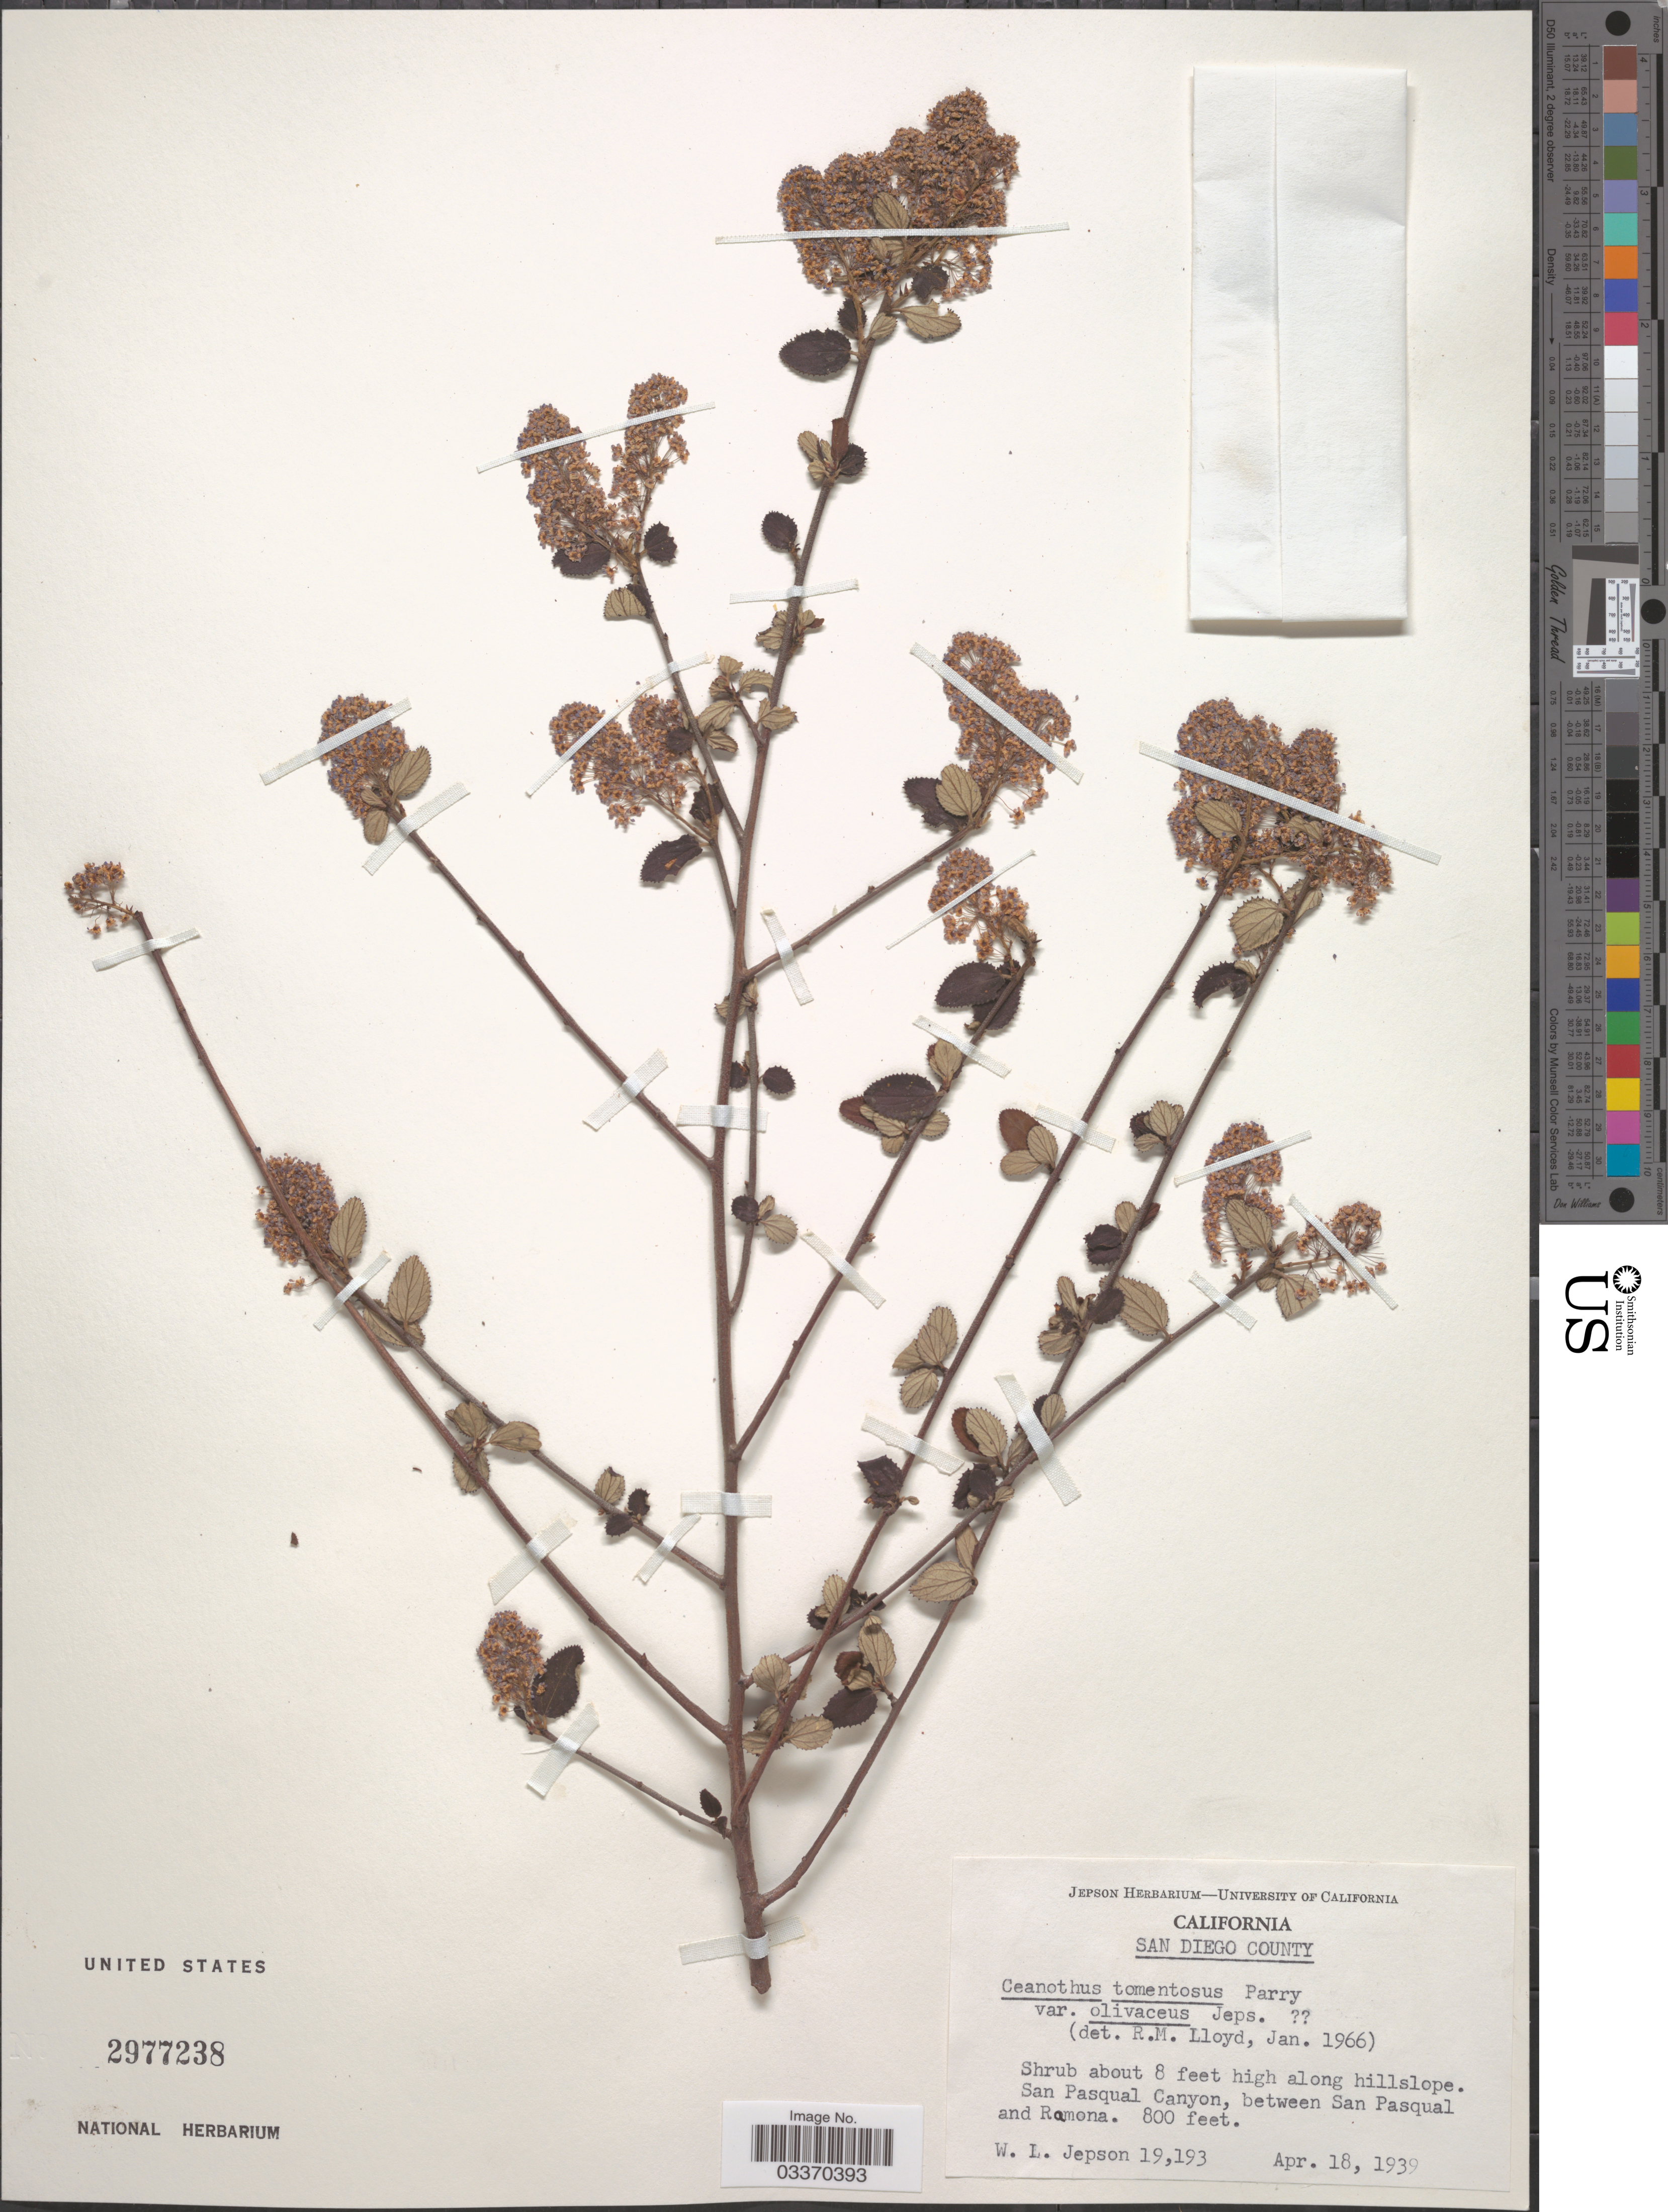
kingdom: Plantae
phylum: Tracheophyta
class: Magnoliopsida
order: Rosales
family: Rhamnaceae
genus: Ceanothus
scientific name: Ceanothus tomentosus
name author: Parry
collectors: W. L. Jepson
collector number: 19193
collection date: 1939-04-18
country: United States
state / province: California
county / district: San Diego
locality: San Diego County. San Pasqual Canyon, between San Pasqual and Ramona.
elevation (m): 244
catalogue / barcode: US 2977238